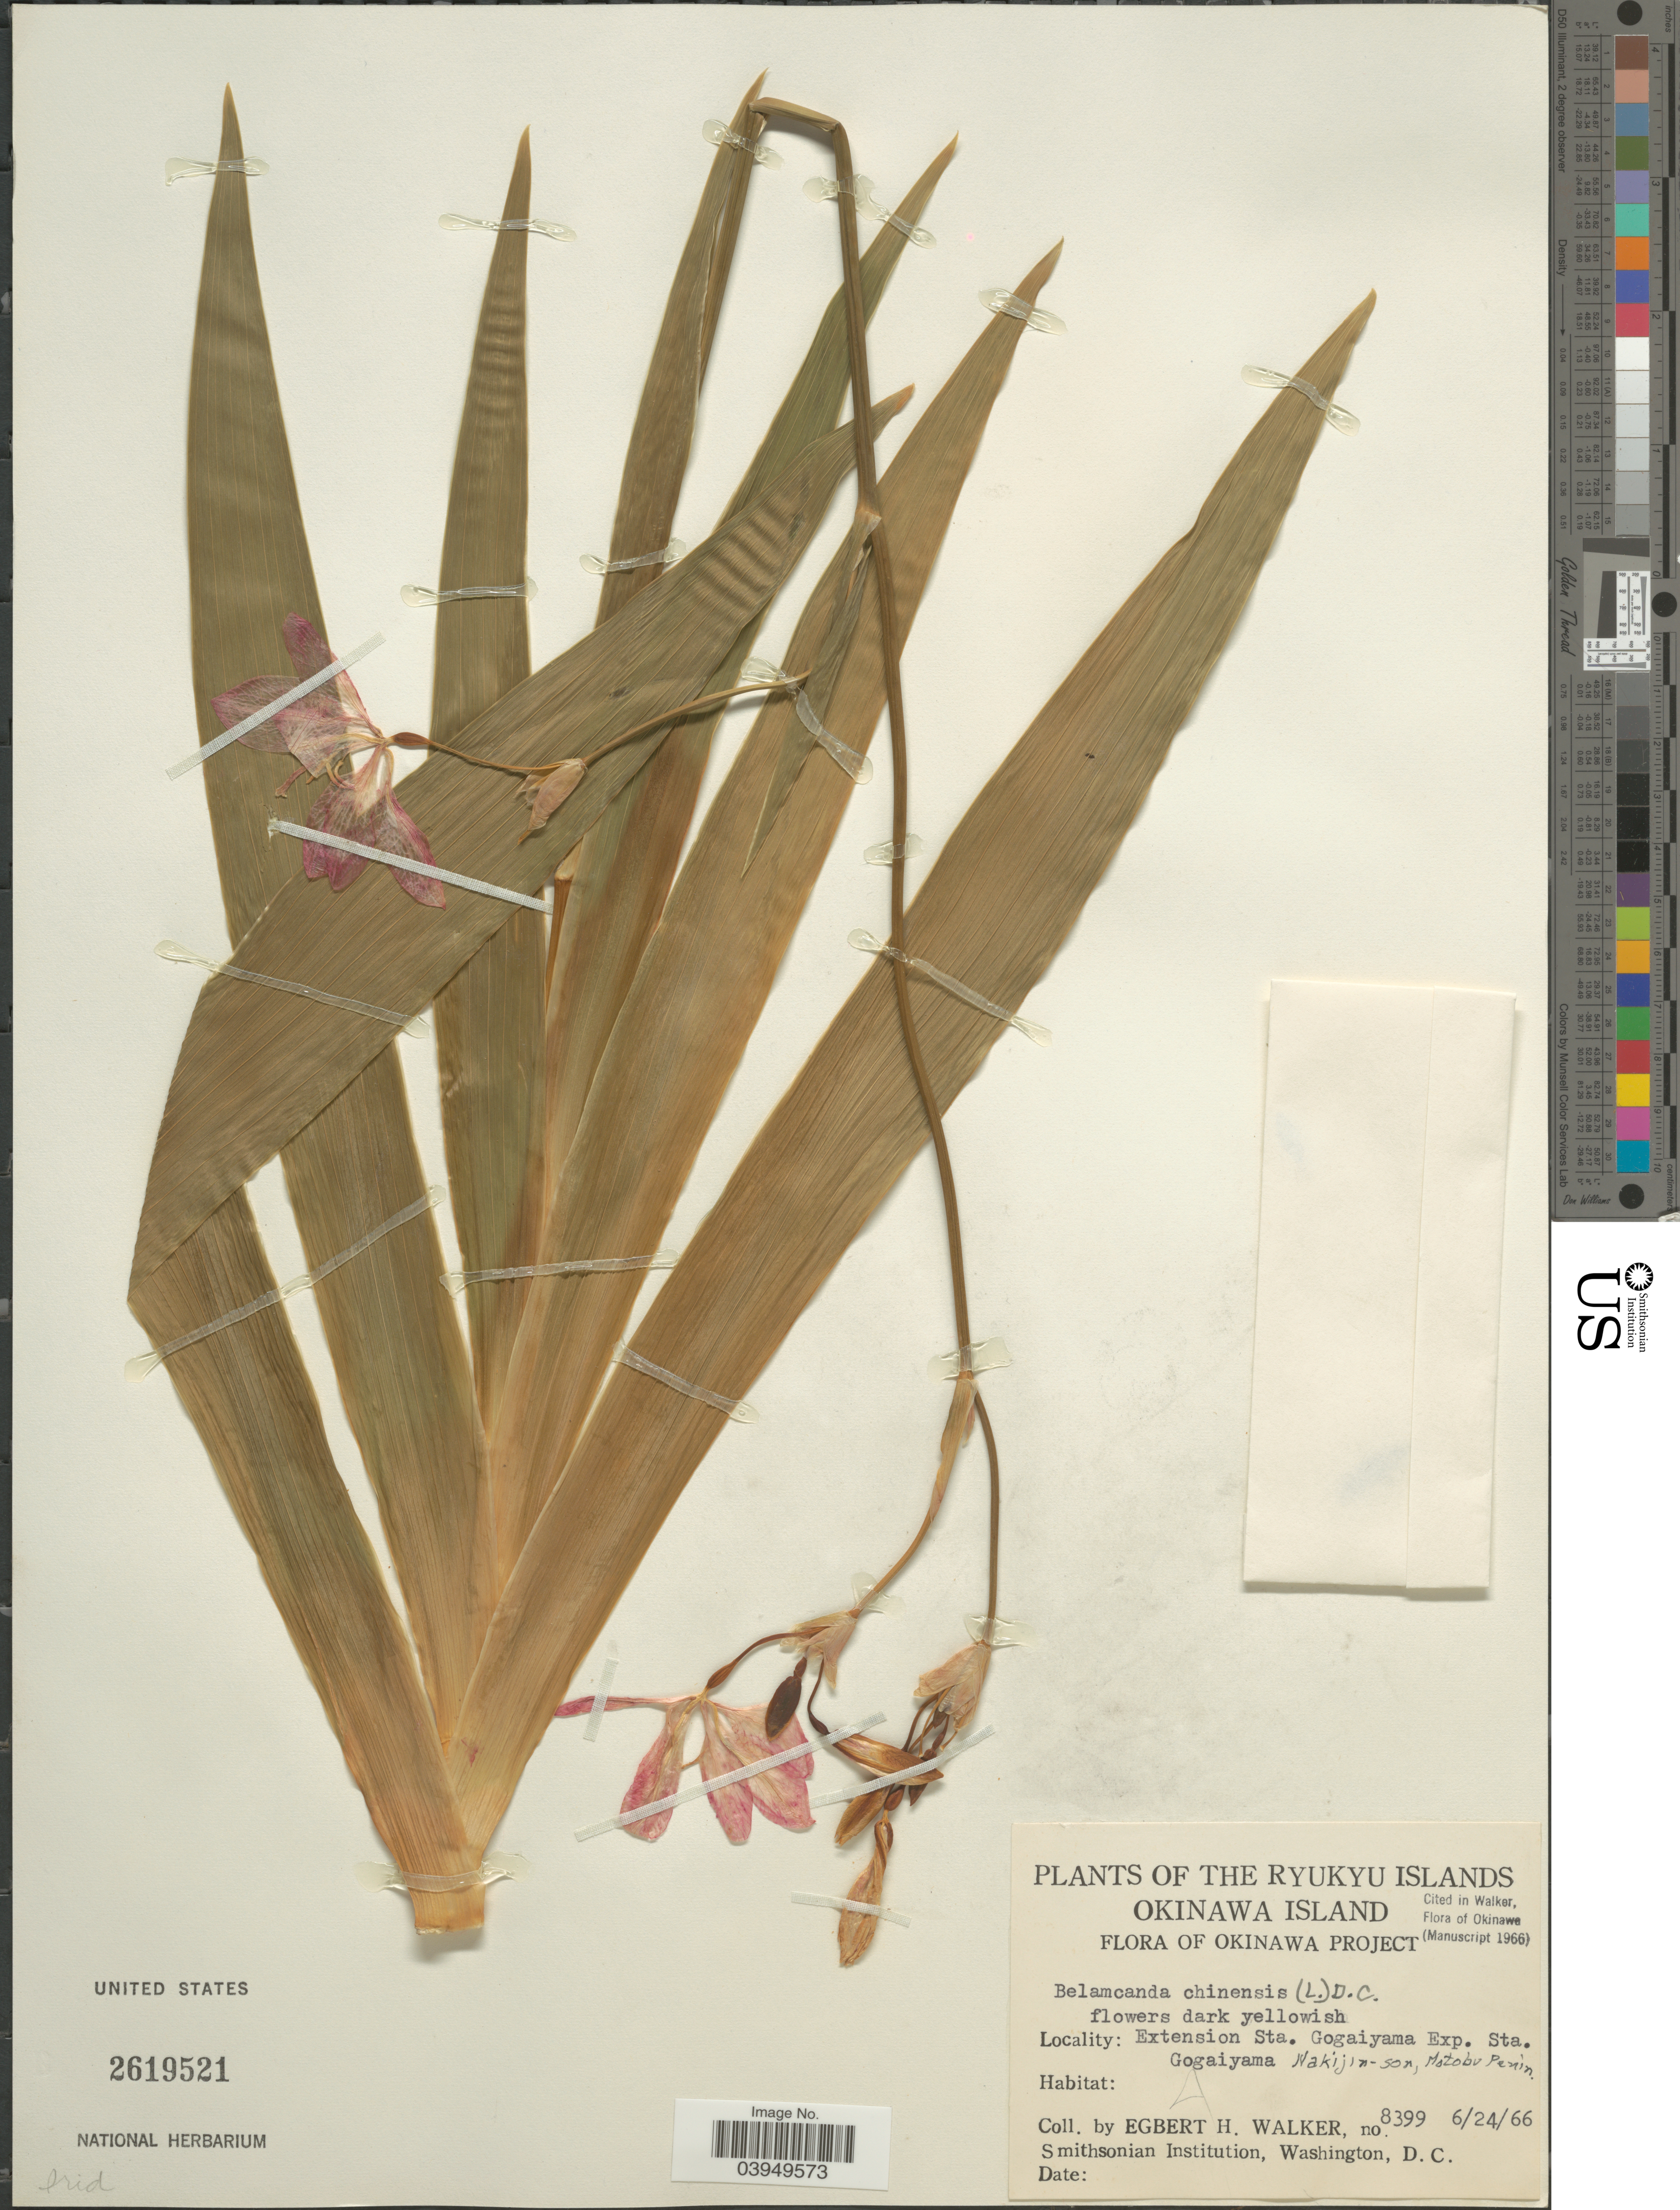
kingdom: Plantae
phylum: Tracheophyta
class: Liliopsida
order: Asparagales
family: Iridaceae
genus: Iris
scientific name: Iris chinensis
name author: Curtis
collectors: E. H. Walker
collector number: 8399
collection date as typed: Transcribed d/m/y: 24/6/66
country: Japan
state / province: Okinawa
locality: Ryukyu Islands. Okinawa island. Okinawa Project. Extension Sta. Gogaiyama Exp. Sta. Gogaiyama. Nakijin-son, Motobu Penin.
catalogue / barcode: US 2619521